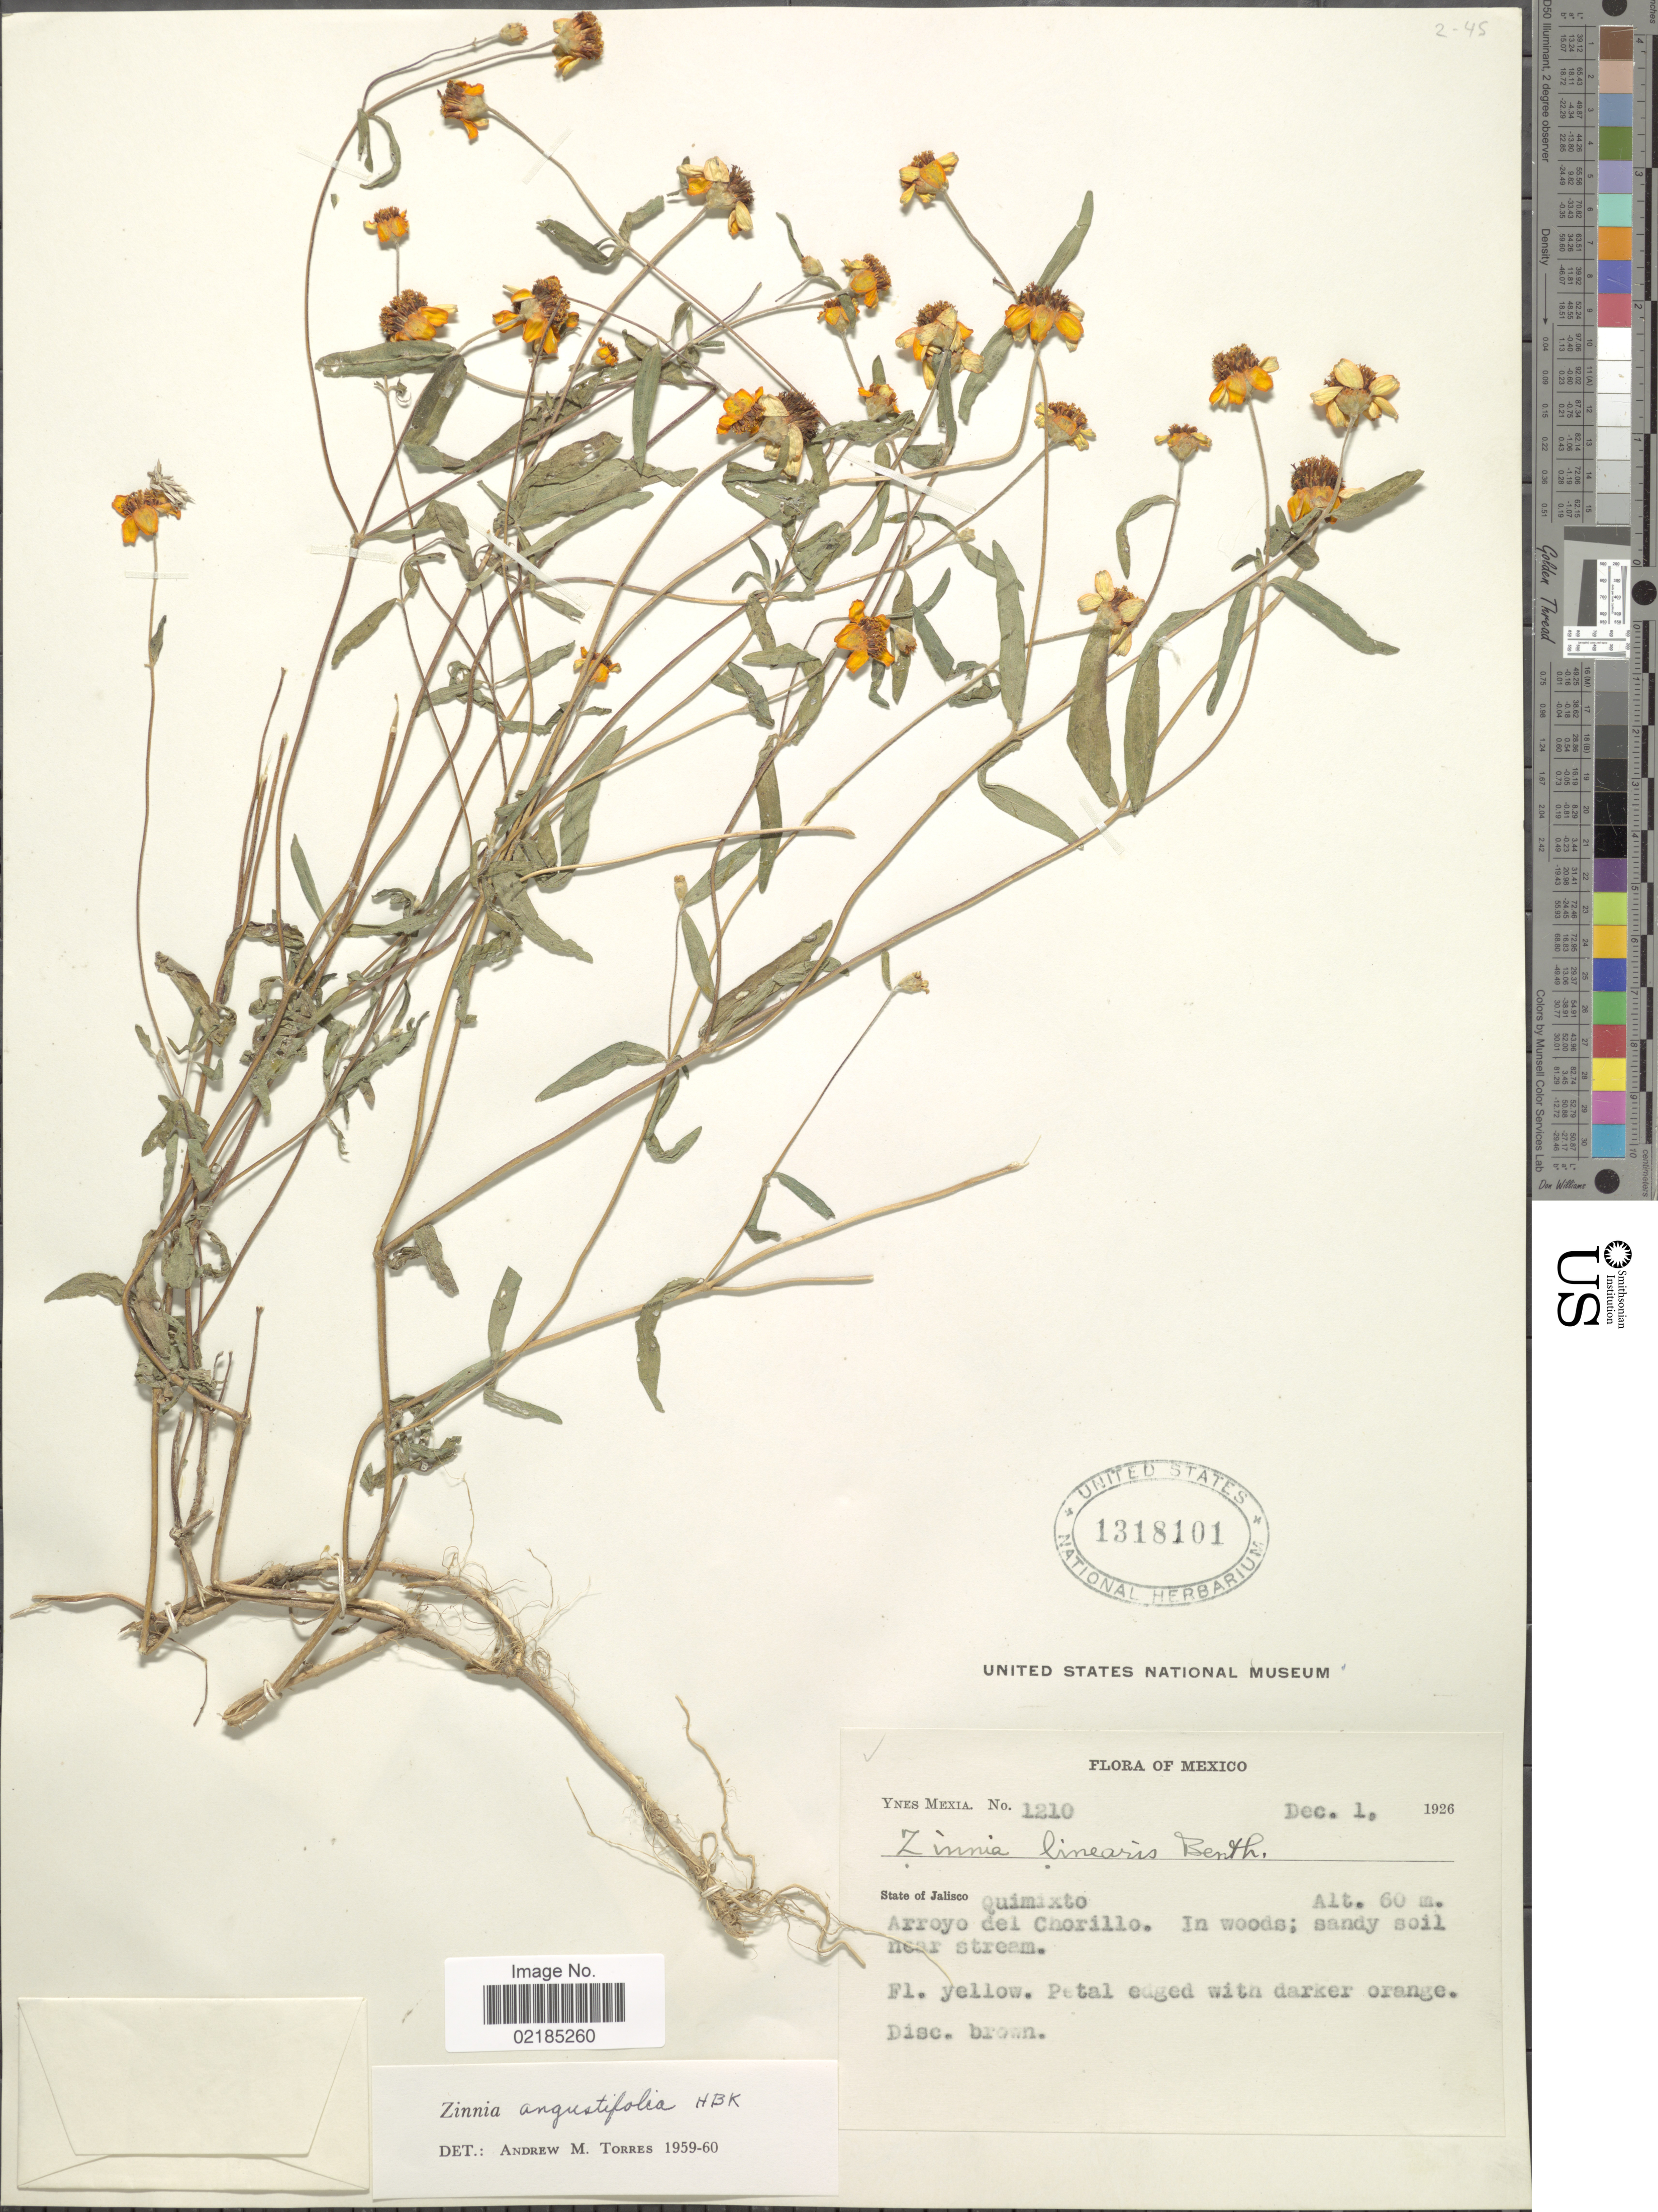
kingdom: Plantae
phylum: Tracheophyta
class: Magnoliopsida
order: Asterales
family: Asteraceae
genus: Zinnia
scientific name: Zinnia angustifolia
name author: Kunth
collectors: Y. Mexia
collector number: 1210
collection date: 1926-12-01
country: Mexico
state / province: Jalisco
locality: Quimixo. Arroyo del Chorillo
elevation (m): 60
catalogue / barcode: US 1318101